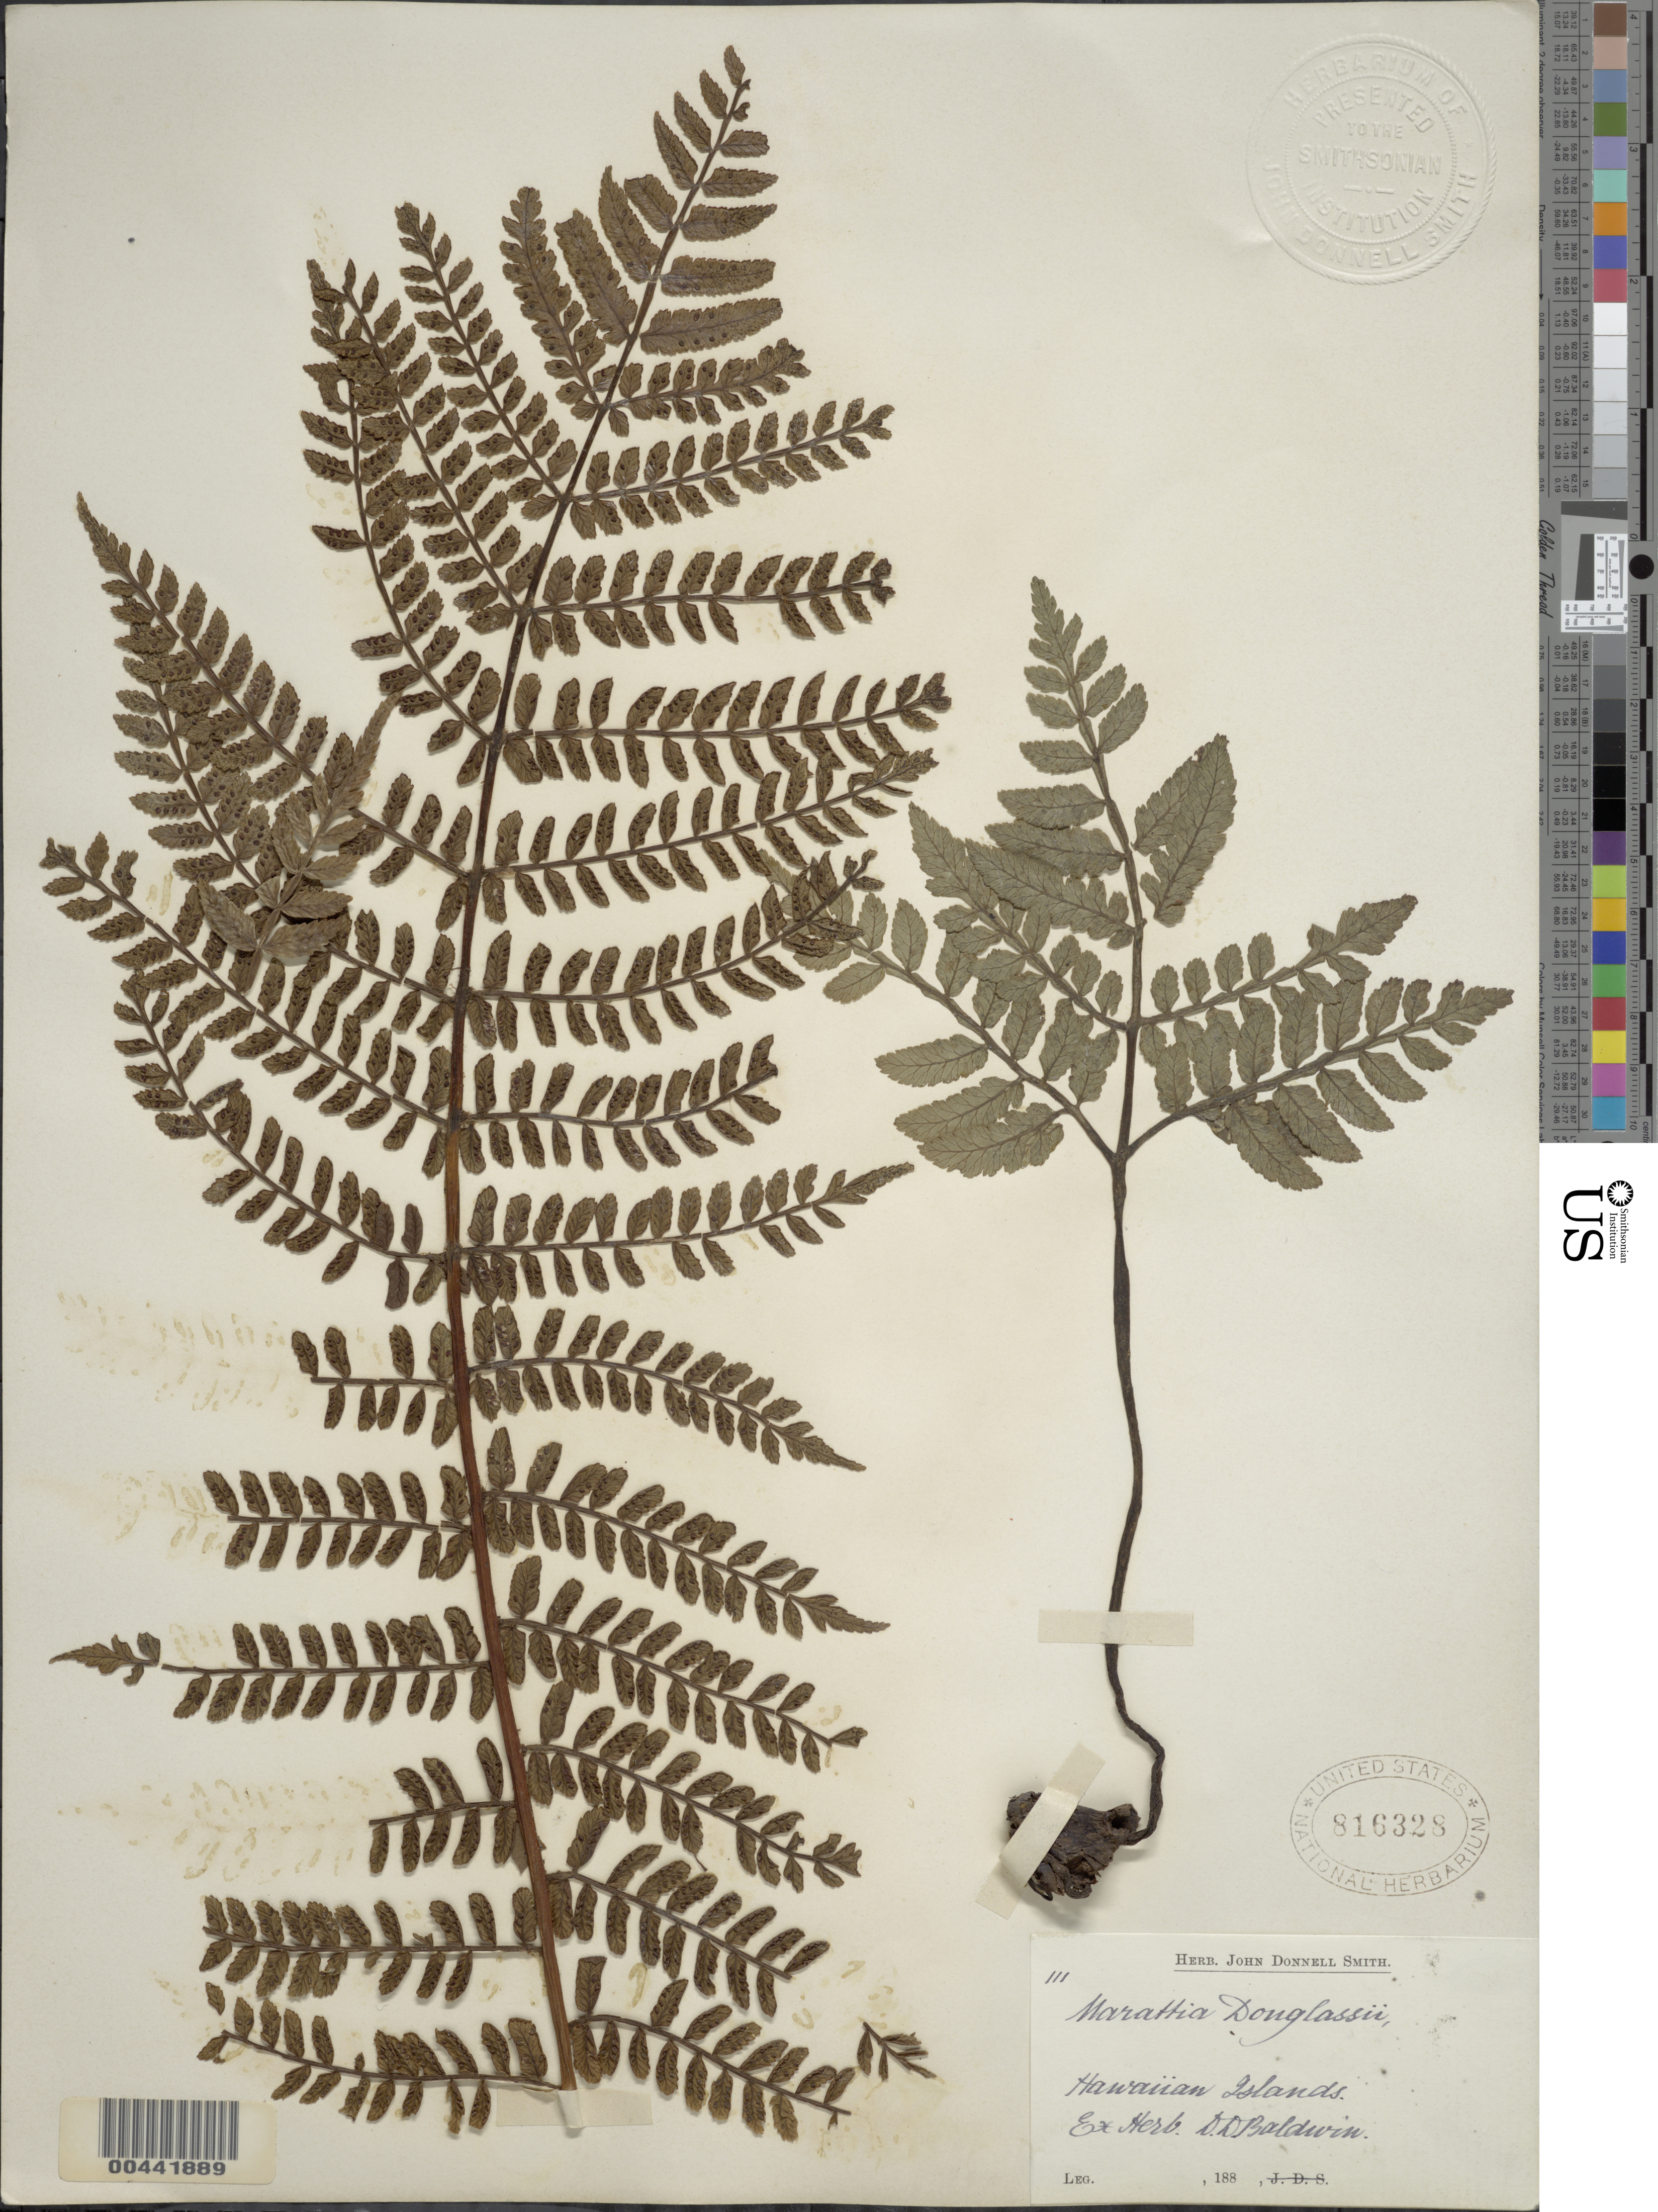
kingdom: Plantae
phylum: Tracheophyta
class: Polypodiopsida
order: Marattiales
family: Marattiaceae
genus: Marattia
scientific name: Marattia douglasii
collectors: D. Baldwin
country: United States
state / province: Hawaii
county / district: Hawaii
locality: Hawaiian Islands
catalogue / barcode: US 816328